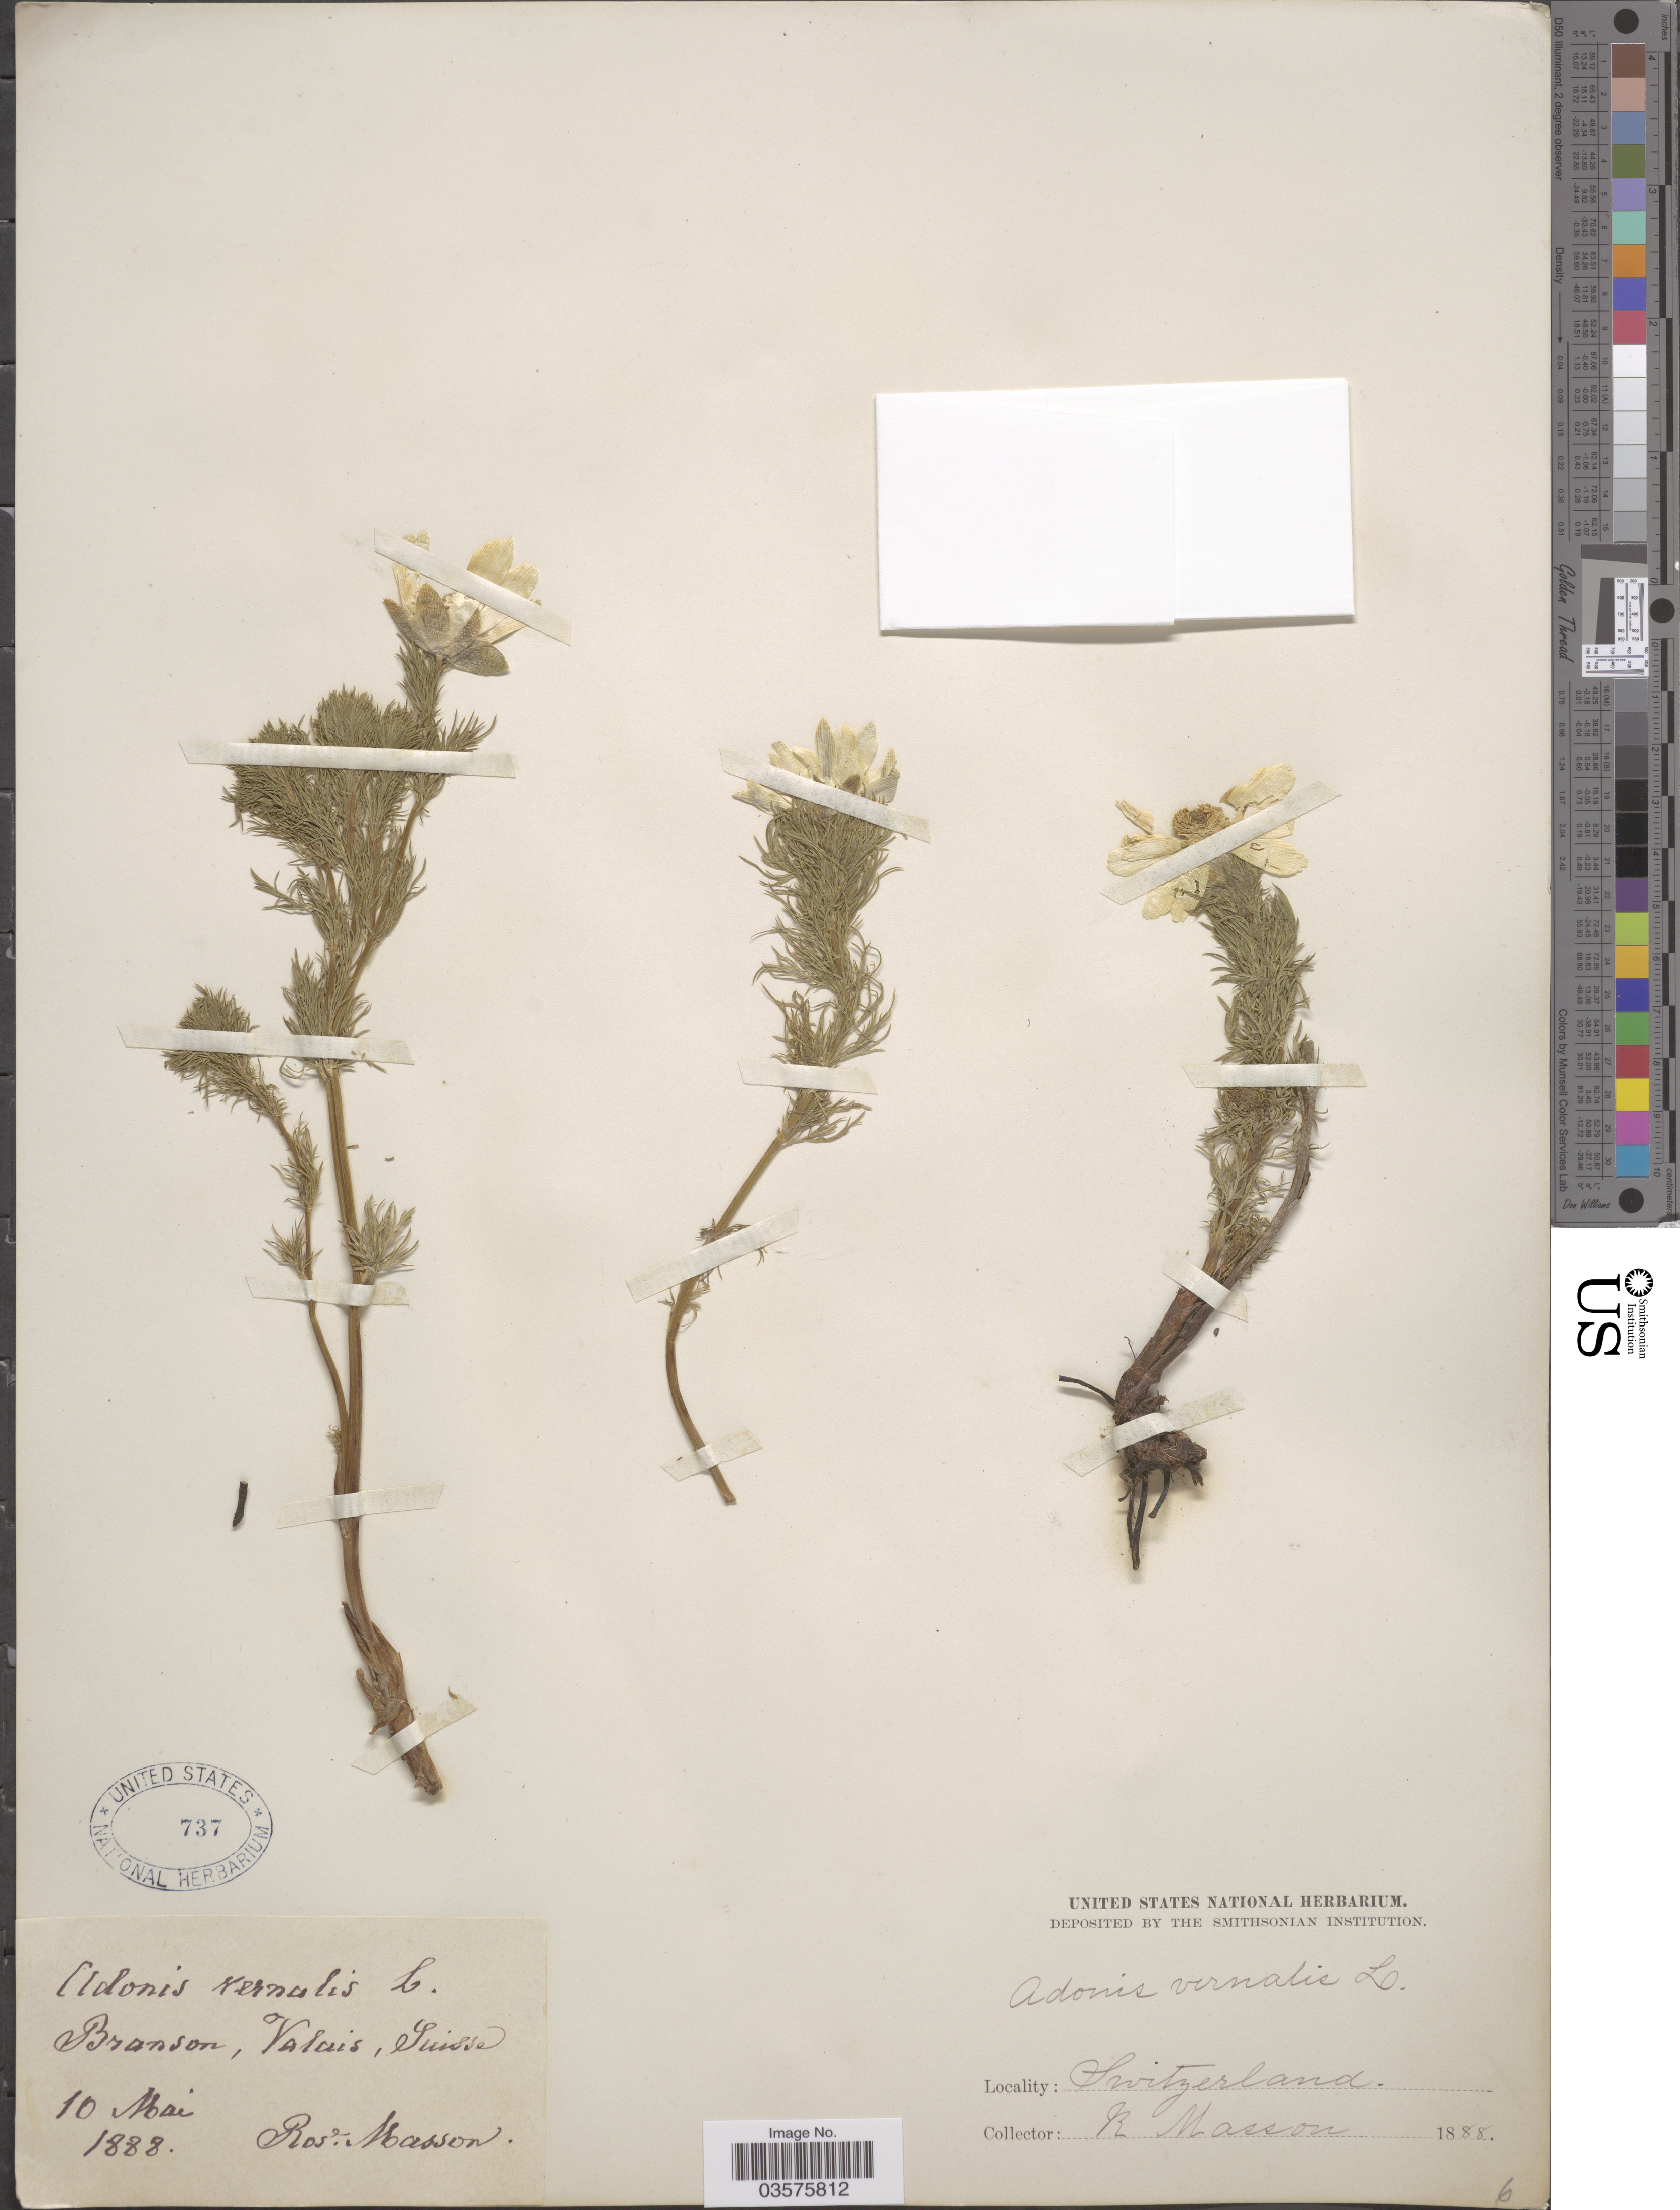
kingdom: Plantae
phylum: Tracheophyta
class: Magnoliopsida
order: Ranunculales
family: Ranunculaceae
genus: Adonis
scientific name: Adonis vernalis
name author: L.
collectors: R. Masson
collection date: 1888-05-10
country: Switzerland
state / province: Valais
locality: Branson, Suisse.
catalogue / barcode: US 737